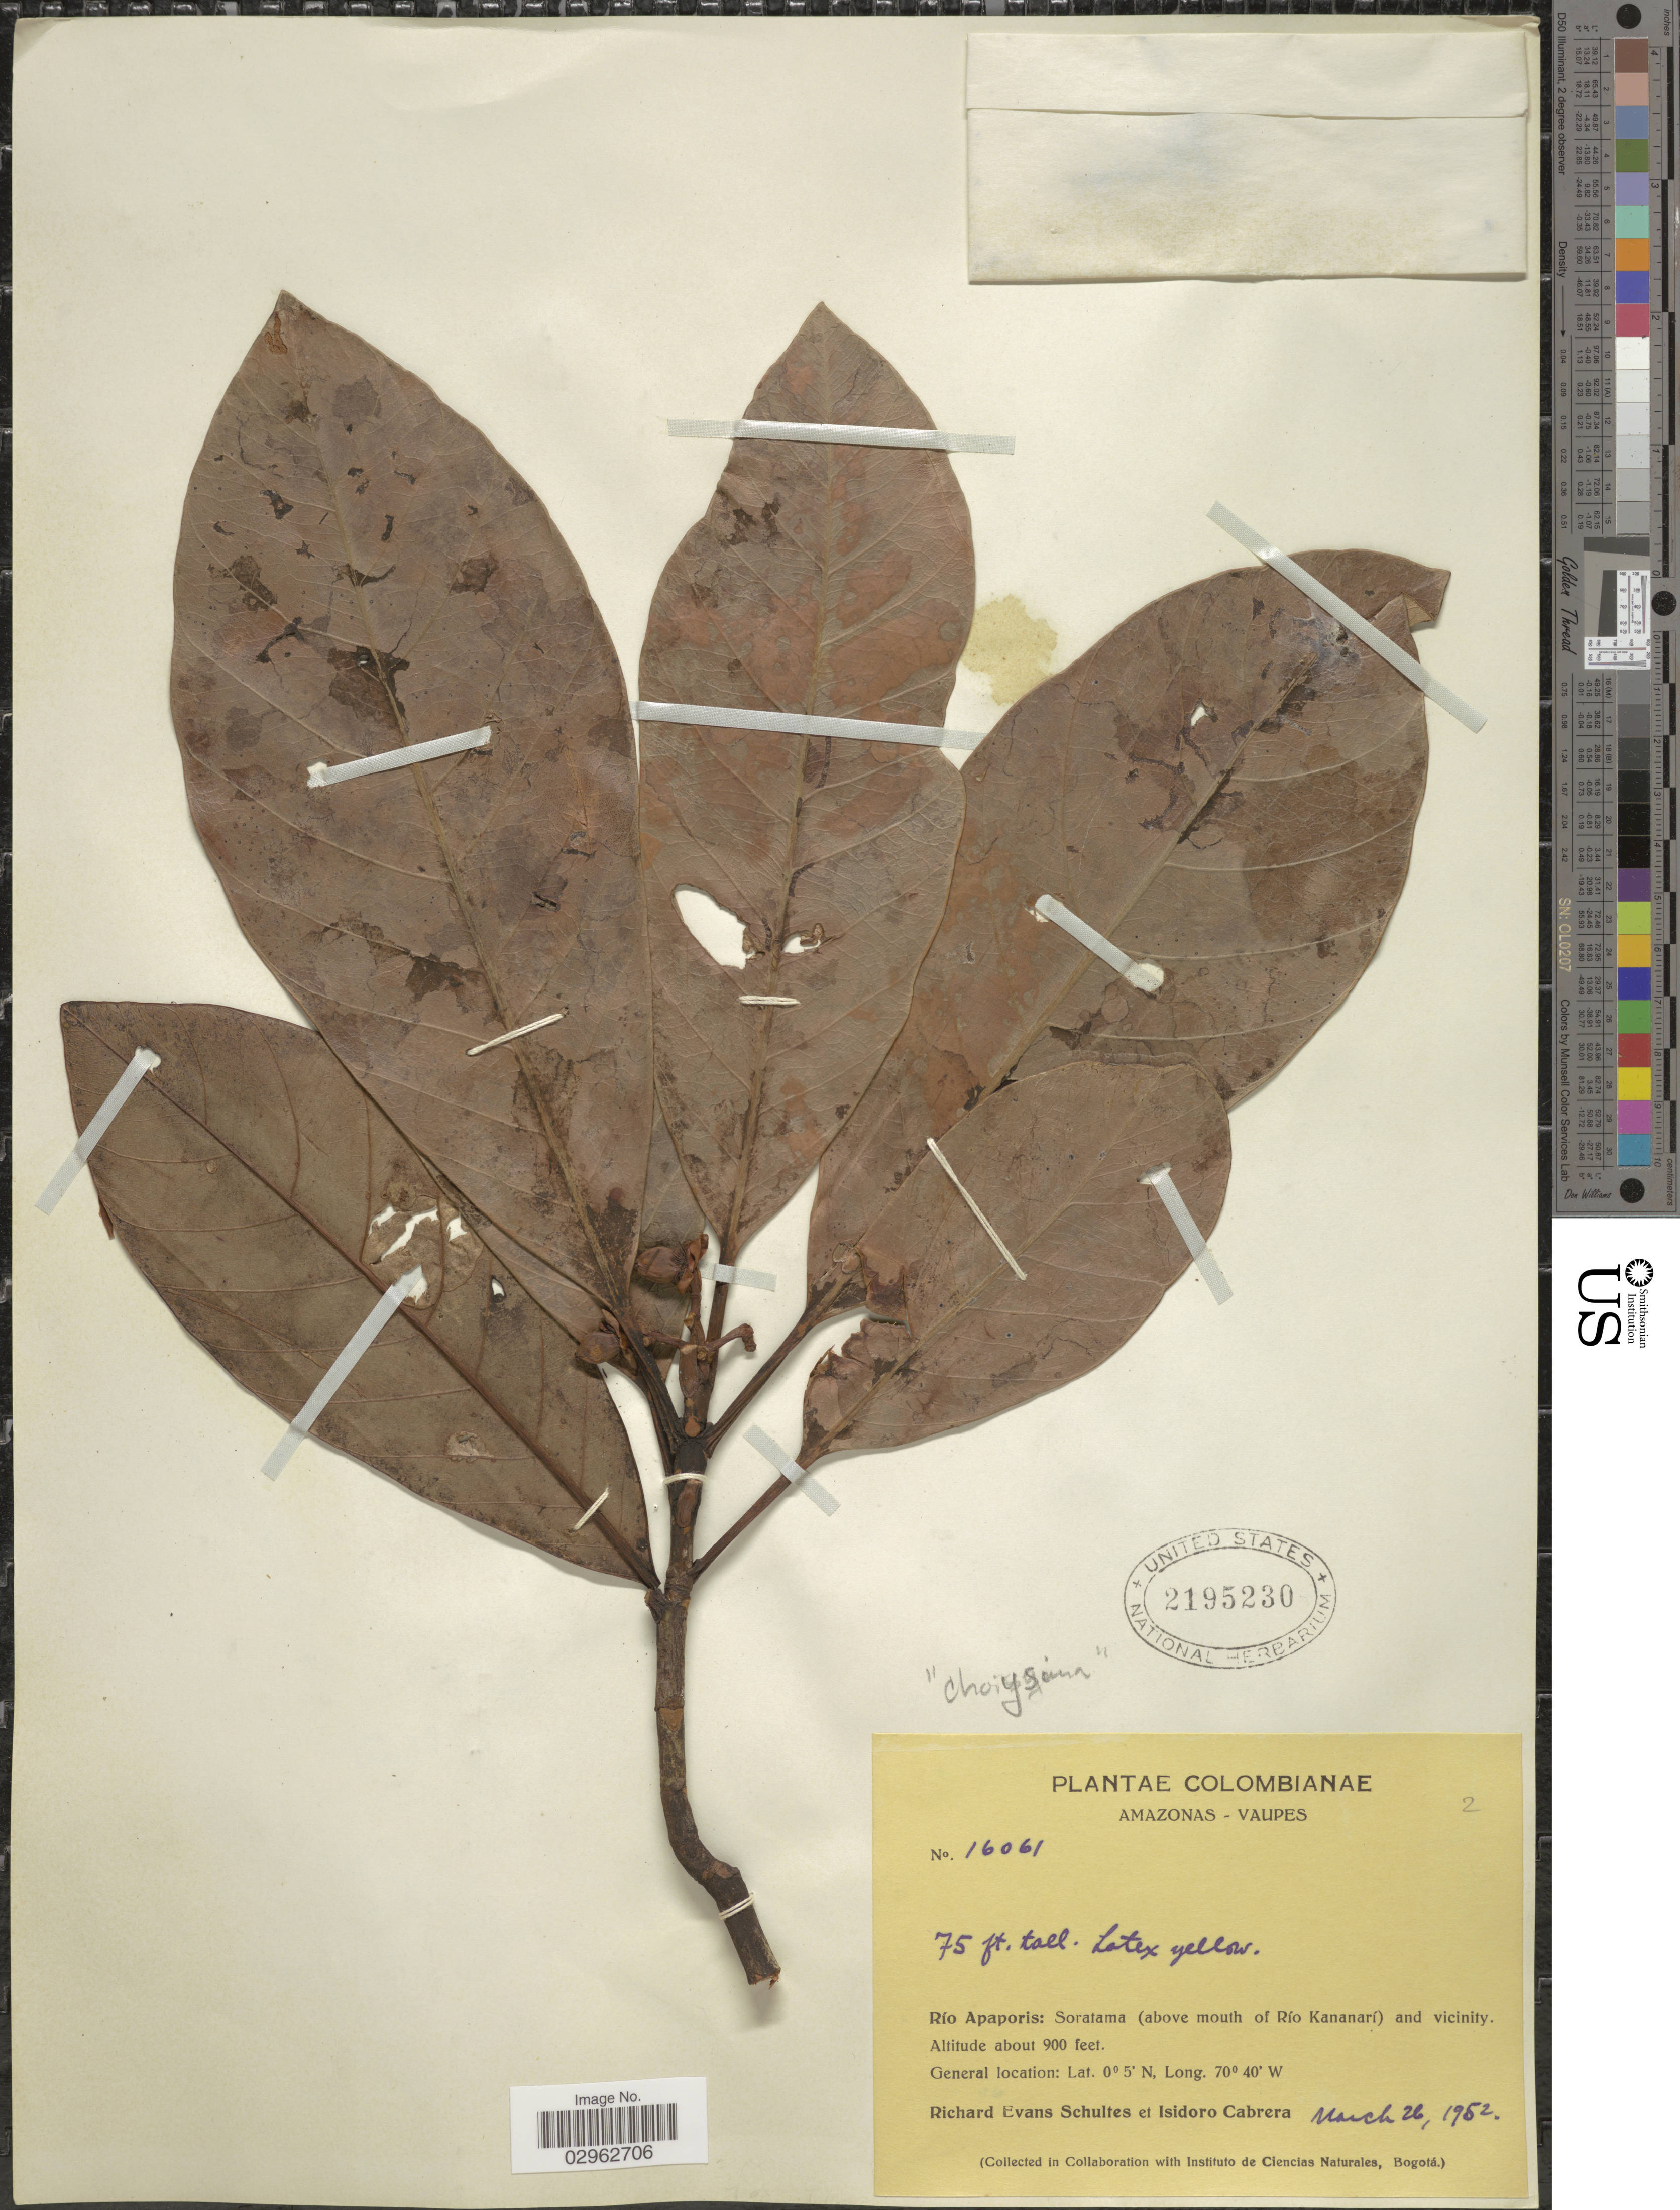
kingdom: Plantae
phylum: Tracheophyta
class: Magnoliopsida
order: Malpighiales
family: Clusiaceae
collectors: R. E. Schultes & I. Cabrera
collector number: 16061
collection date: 1952-03-26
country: Colombia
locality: Amazonas - Vaupes, Río Apaporis: Soratama (above mouth of Río Kananarí) and vicinity.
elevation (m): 274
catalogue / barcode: US 2195230